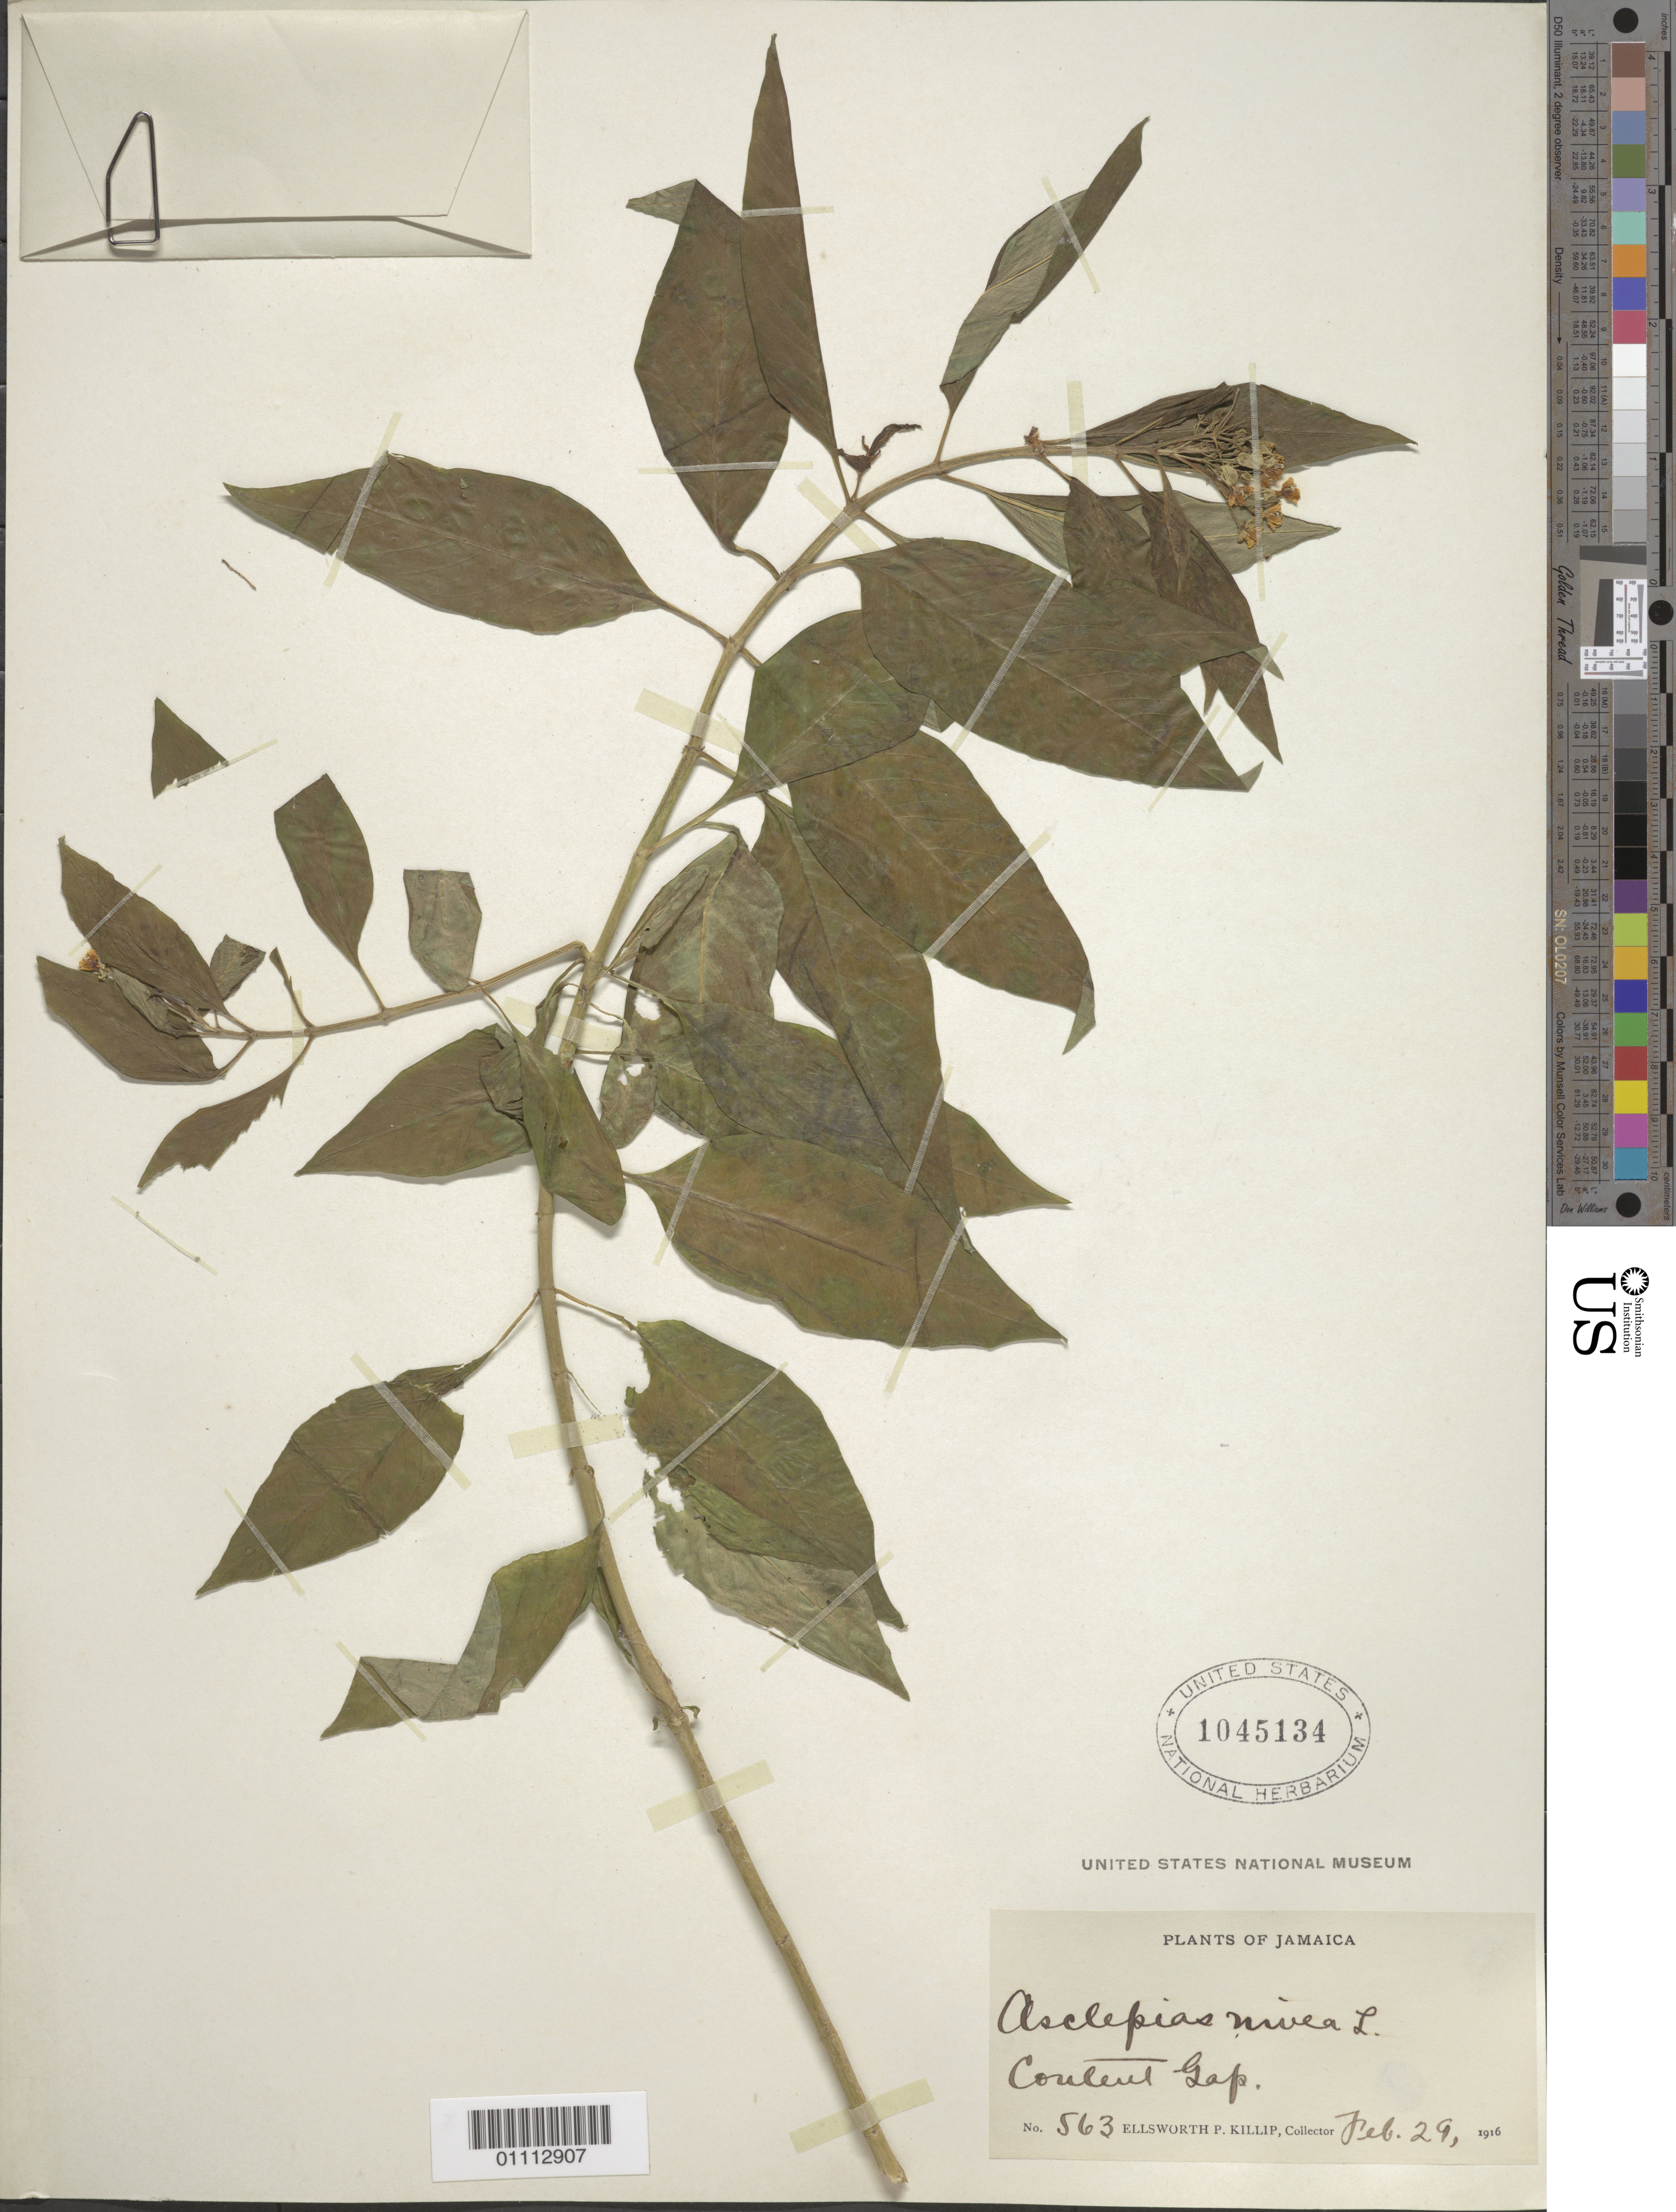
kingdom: Plantae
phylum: Tracheophyta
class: Magnoliopsida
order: Gentianales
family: Apocynaceae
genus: Asclepias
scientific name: Asclepias nivea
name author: L.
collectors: E. P. Killip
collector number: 563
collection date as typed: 29 Feb 1916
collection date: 1916-02-29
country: Jamaica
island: Jamaica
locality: Conleut Gap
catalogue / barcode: US 1045134